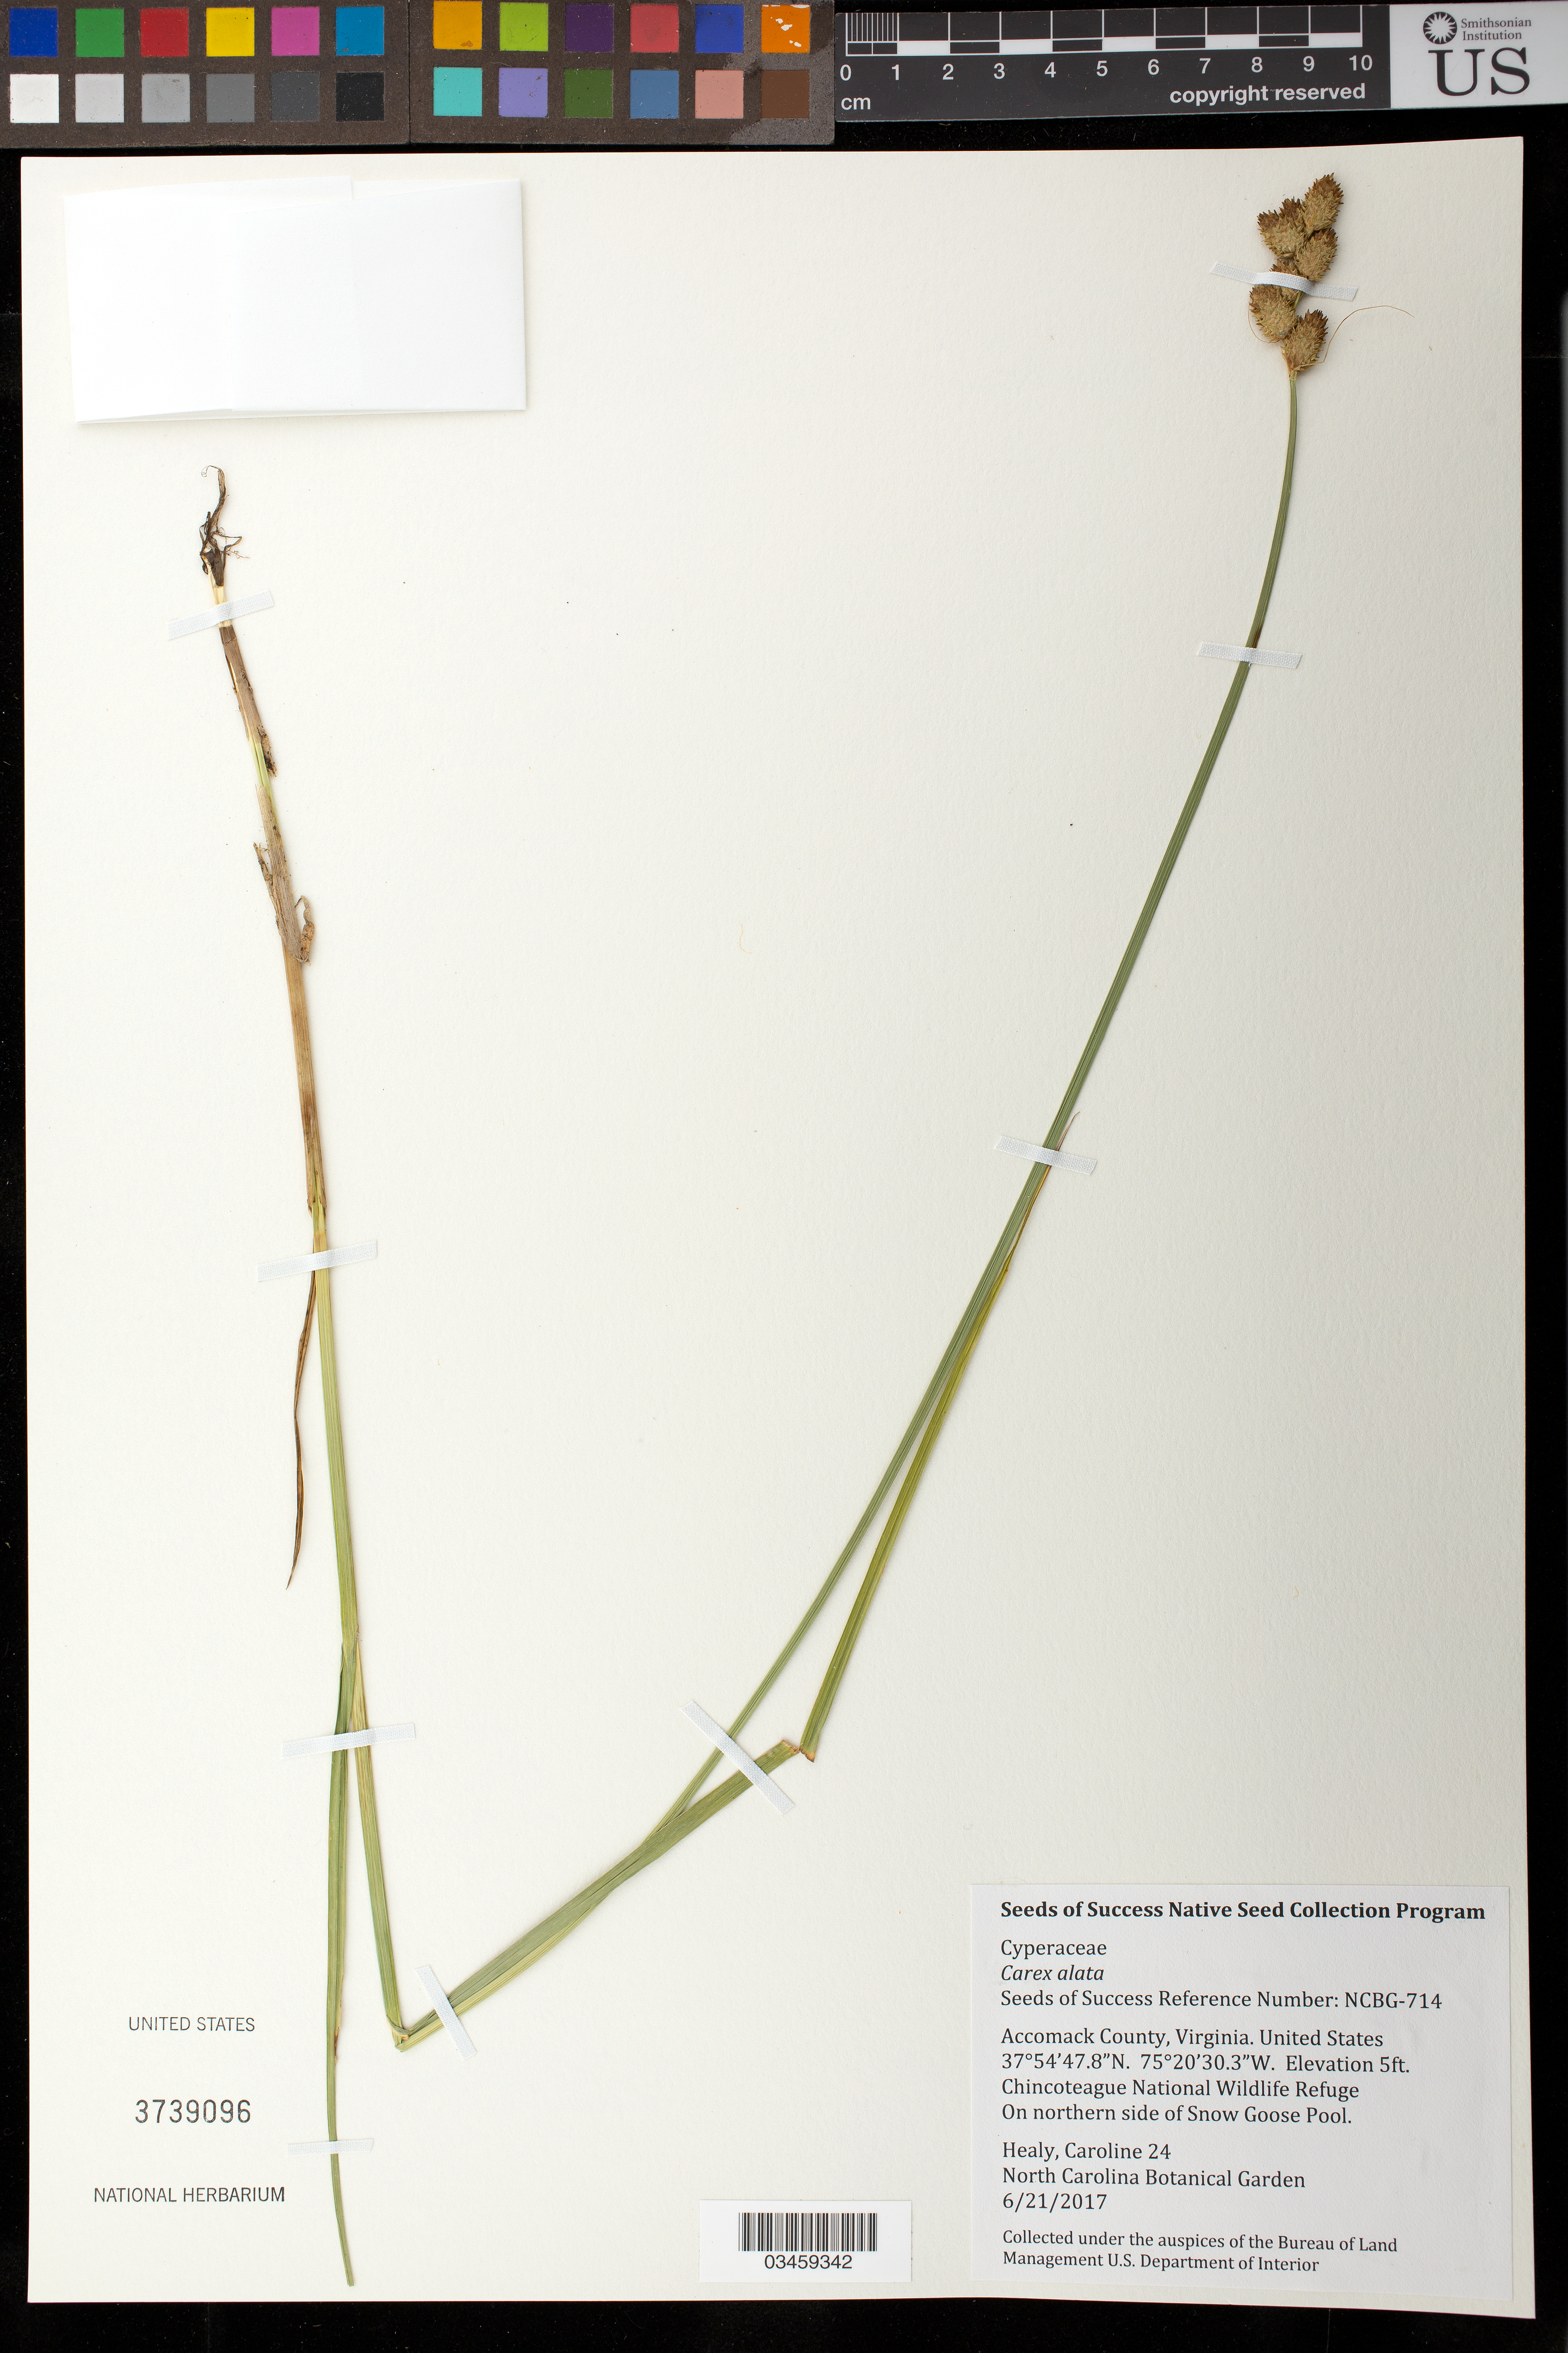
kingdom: Plantae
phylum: Tracheophyta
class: Liliopsida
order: Poales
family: Cyperaceae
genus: Carex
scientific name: Carex alata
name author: Torr.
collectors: C. Healy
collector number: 24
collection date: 2017-06-21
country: United States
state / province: Virginia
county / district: Accomack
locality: Chincoteague National Wildlife Refuge, on northern side of Snow Goose Pool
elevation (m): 2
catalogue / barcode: US 3739096